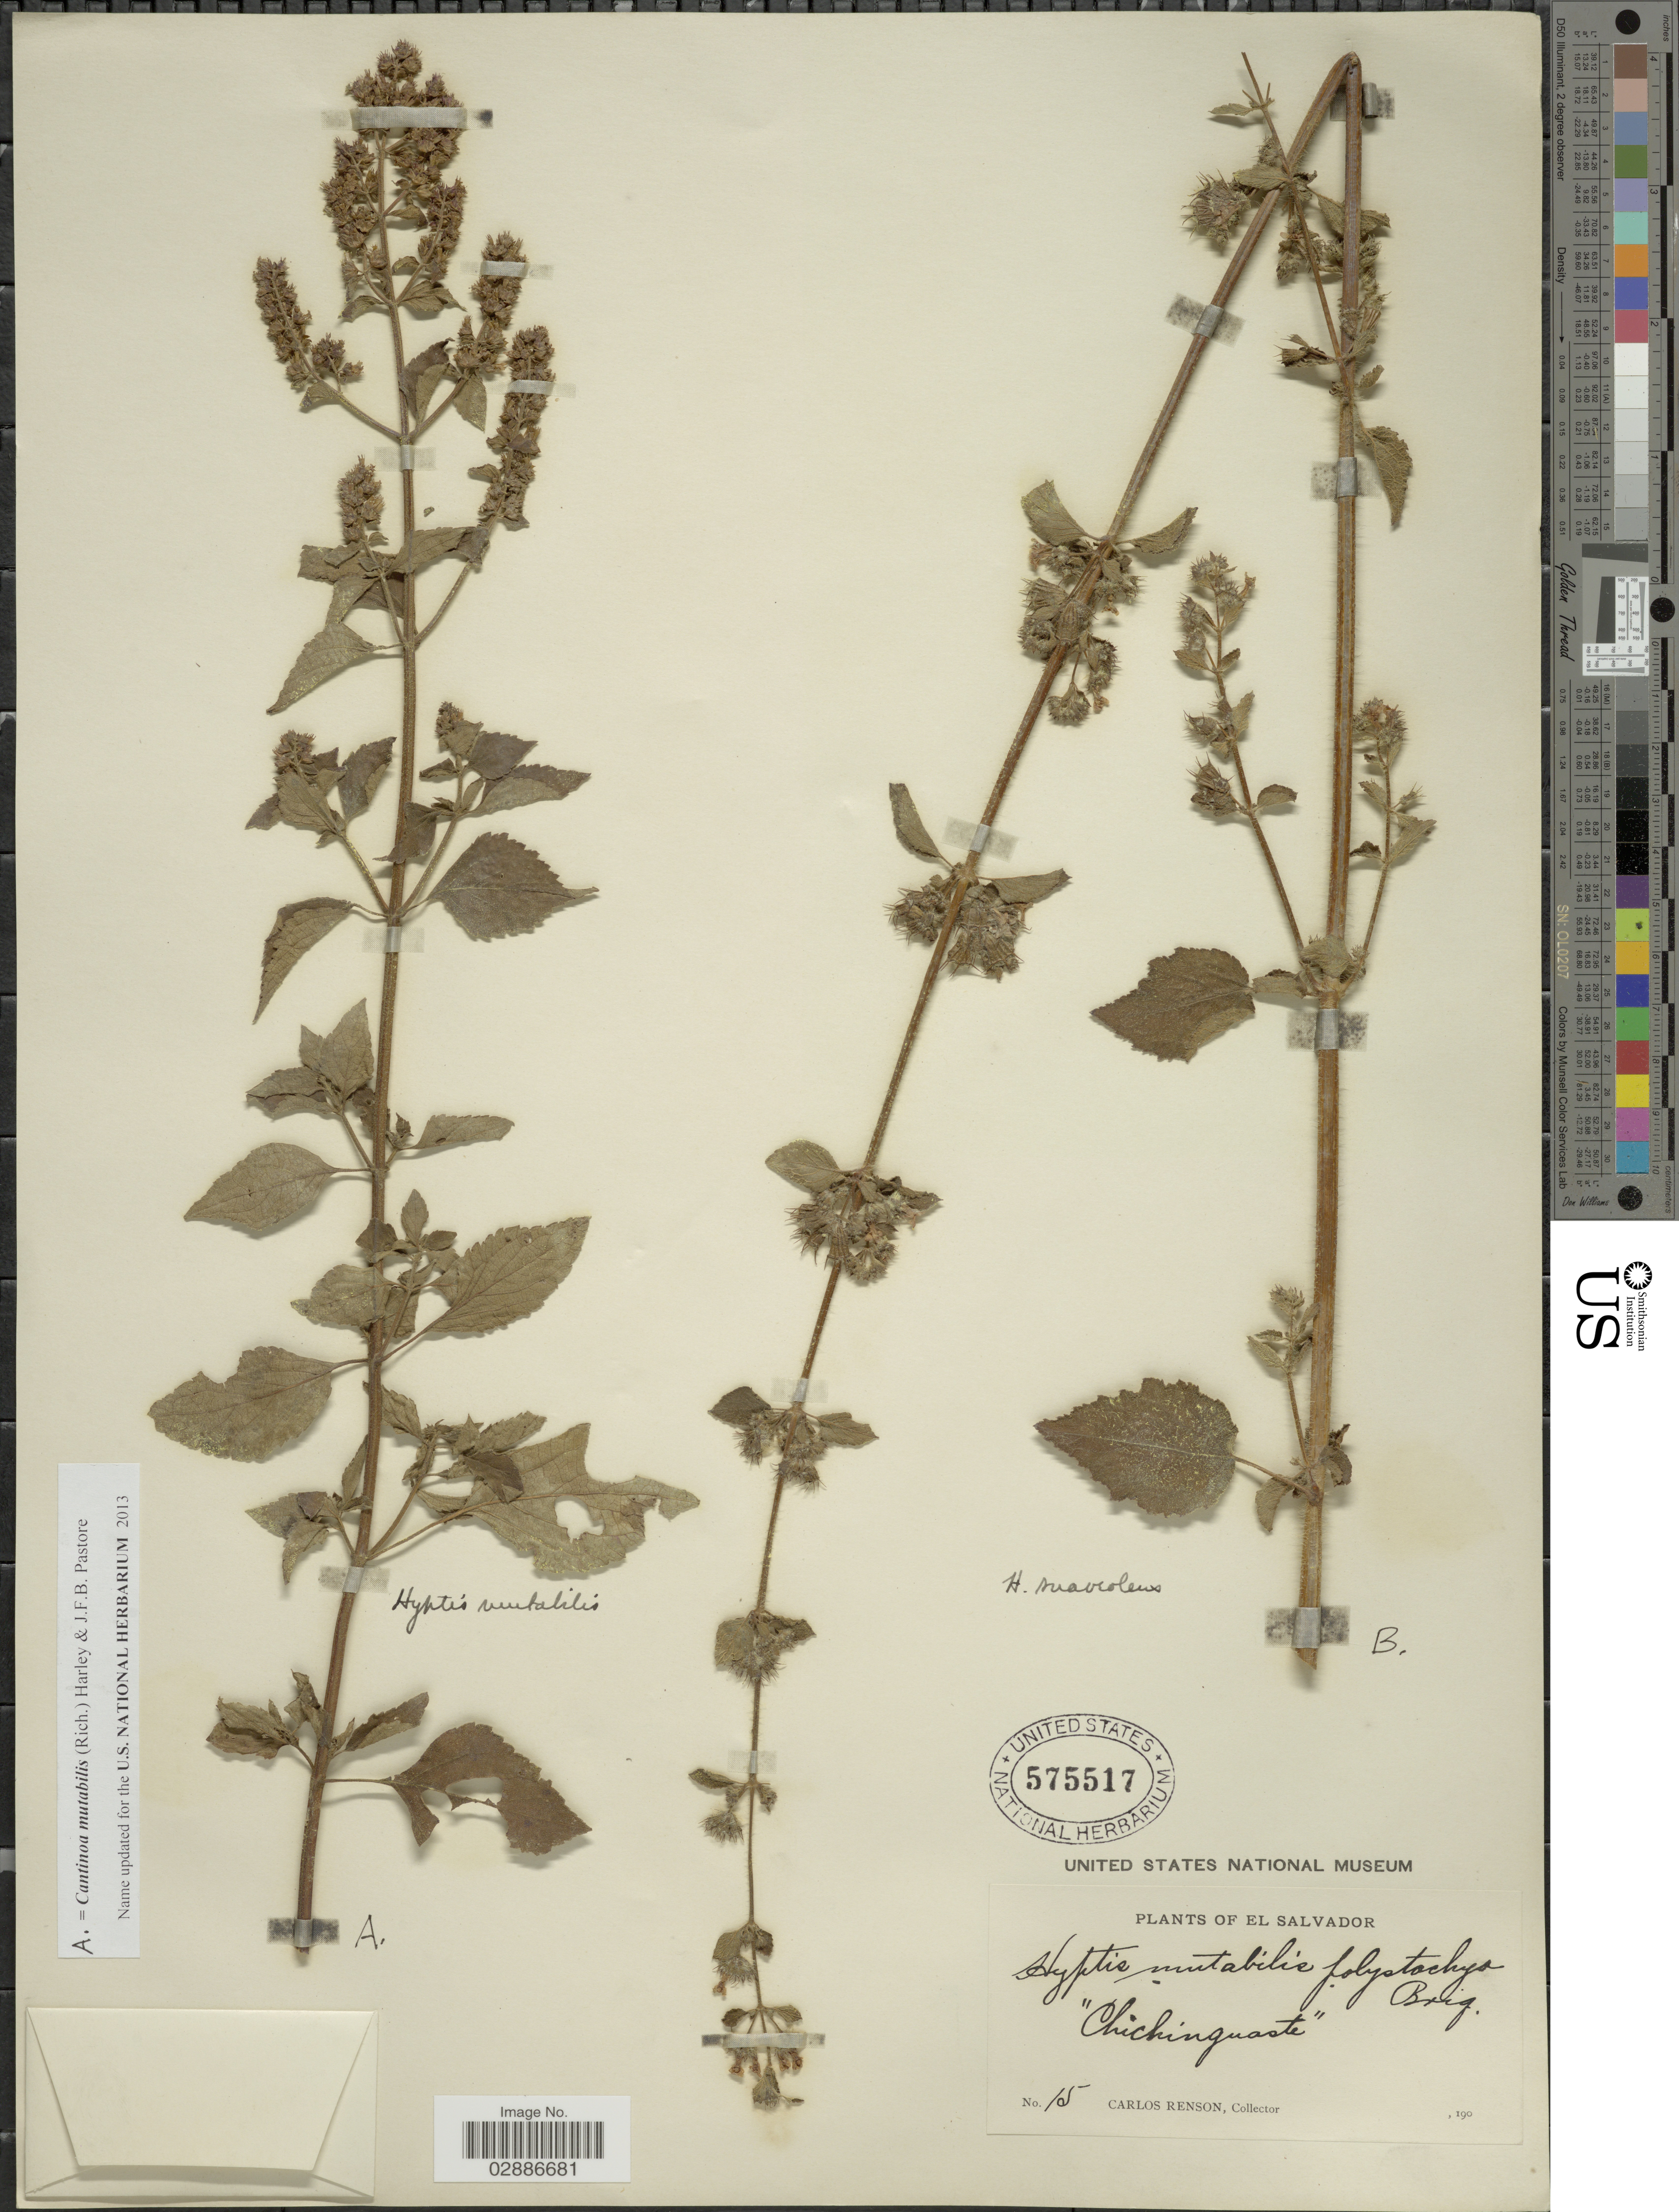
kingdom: Plantae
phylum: Tracheophyta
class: Magnoliopsida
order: Lamiales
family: Lamiaceae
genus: Cantinoa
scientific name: Cantinoa mutabilis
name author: (Epling) Harley & J.F.B. Pastore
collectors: C. Renson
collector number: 15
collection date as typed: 190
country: El Salvador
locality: Chichinguaste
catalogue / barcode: US 575517